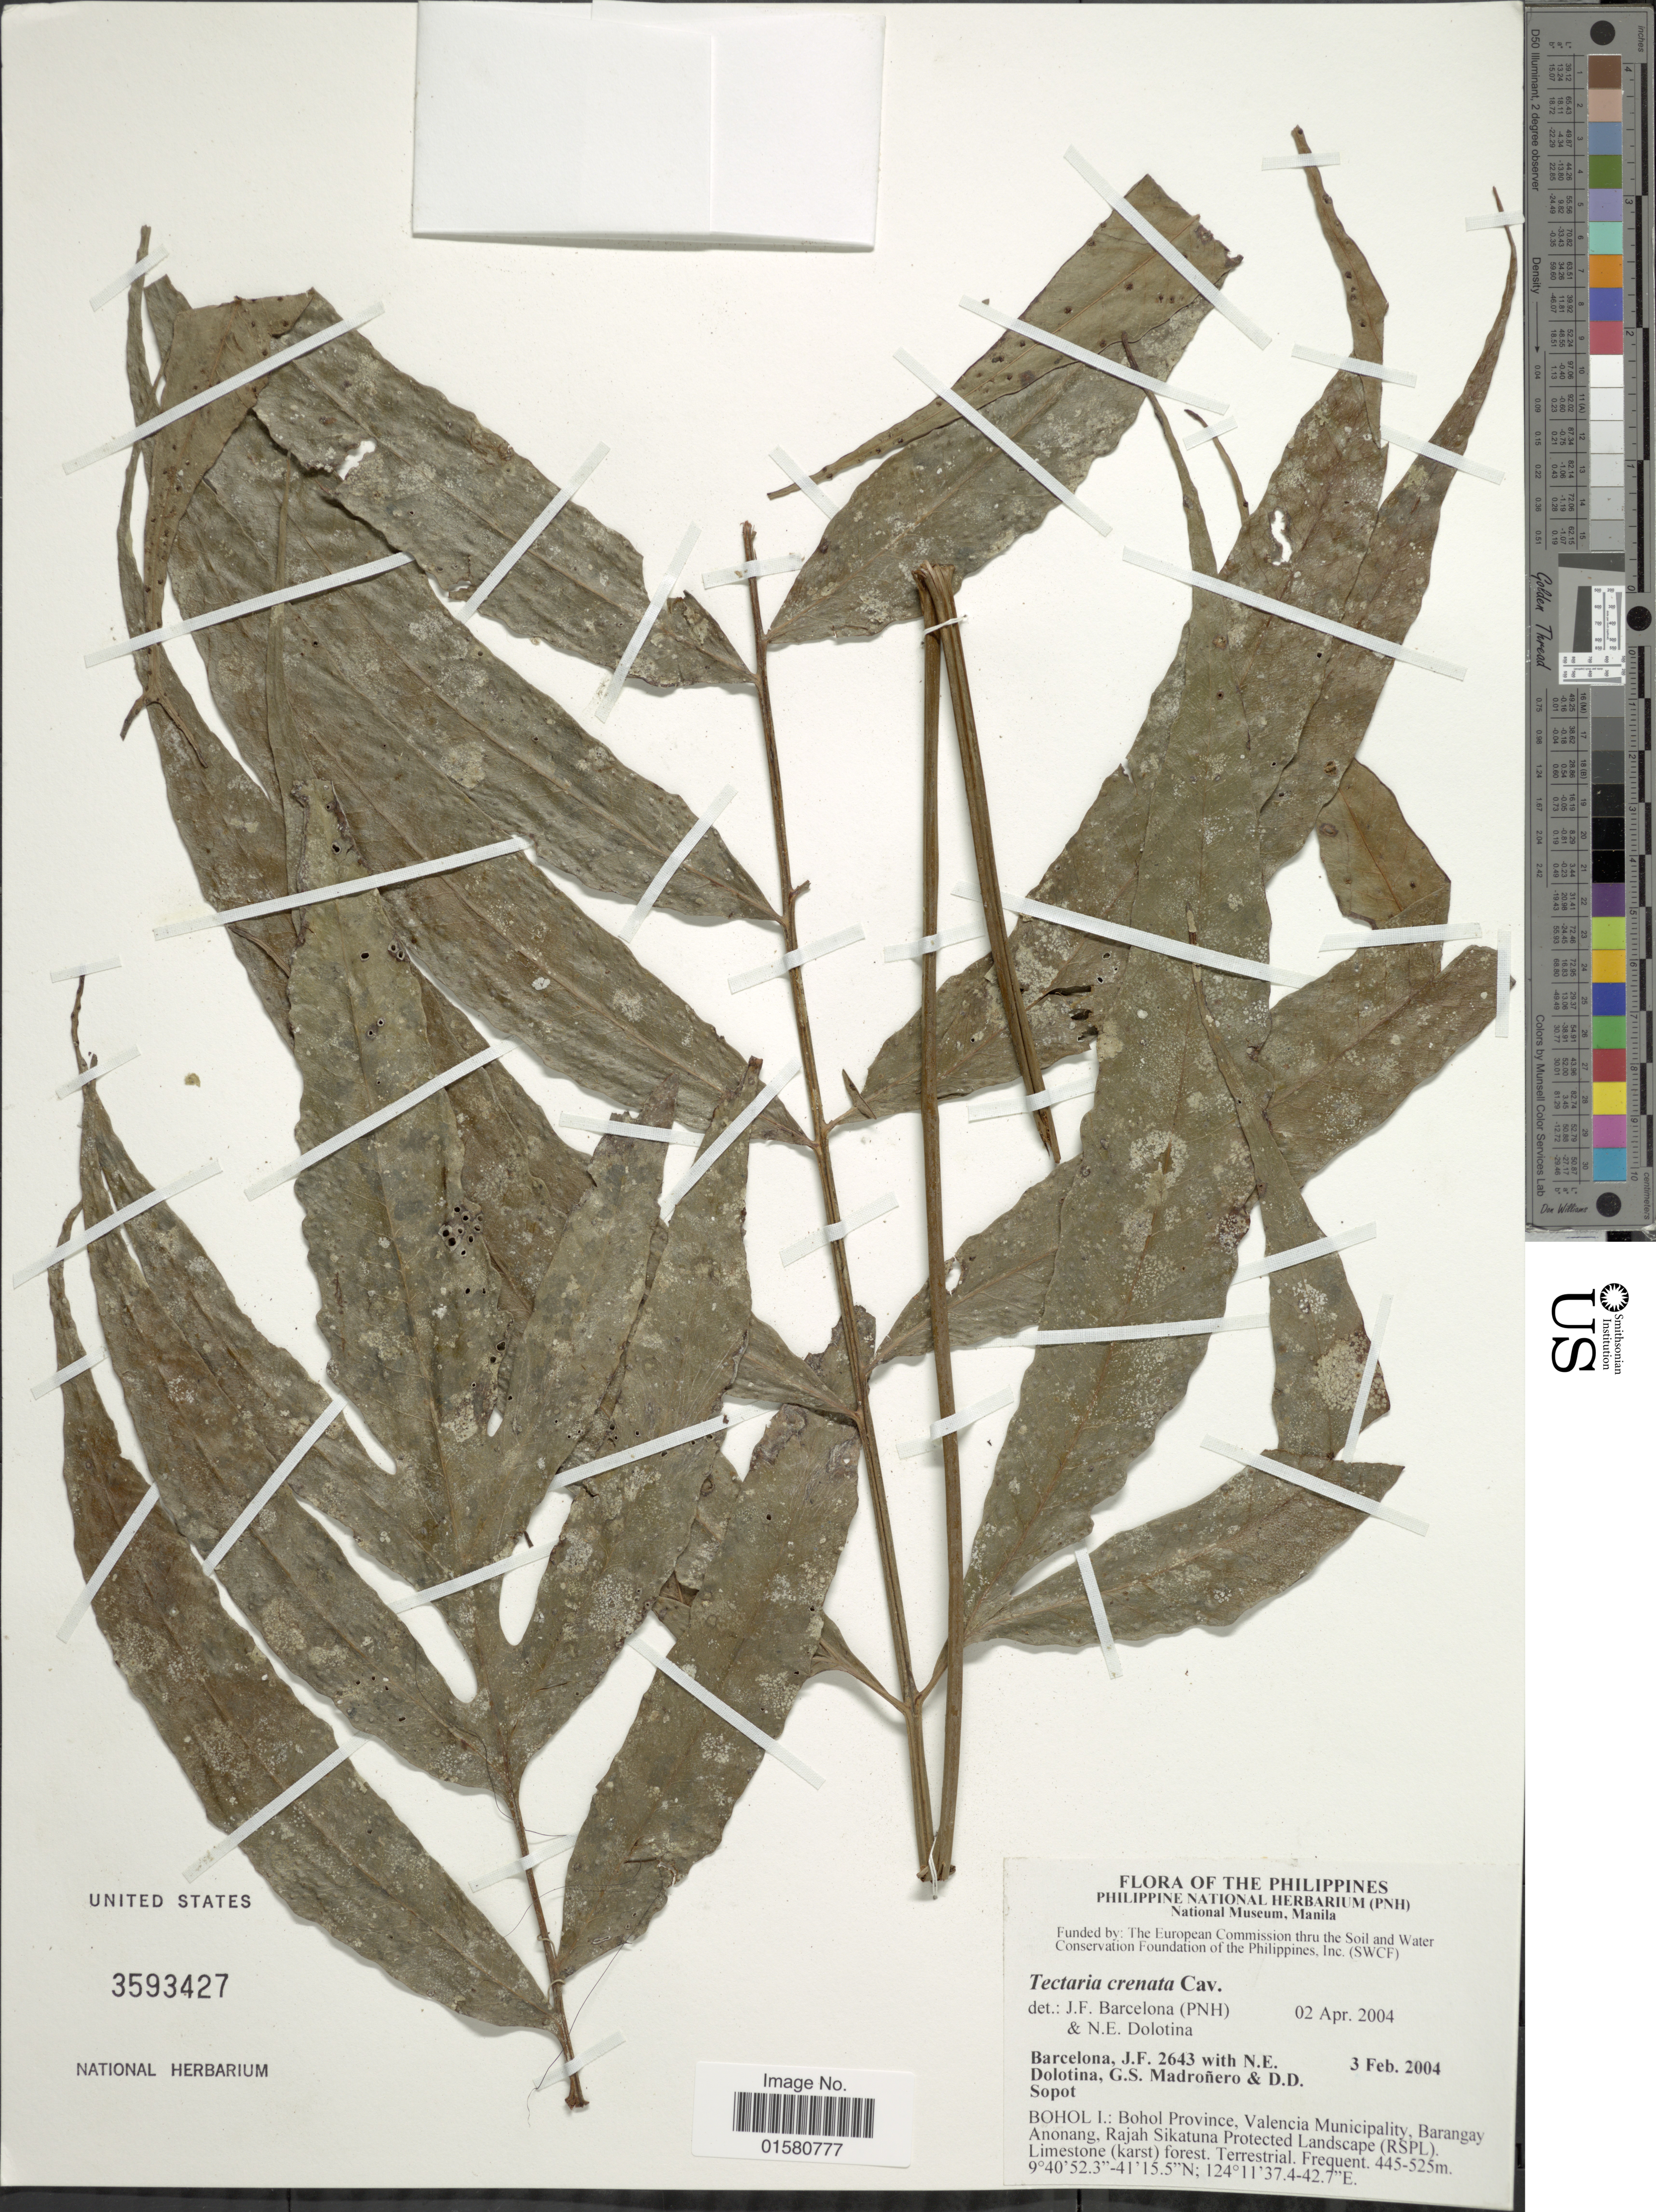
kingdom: Plantae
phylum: Tracheophyta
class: Polypodiopsida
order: Polypodiales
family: Tectariaceae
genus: Tectaria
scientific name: Tectaria crenata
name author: Cav.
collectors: J. F. Barcelona, N. Dolotina, D. Sopot & D. Sopot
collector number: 2643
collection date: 2004-02-03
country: Philippines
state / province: Central Visayas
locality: Bohol I.; Bohol Province, Valencia Muncipality, Barangay Anonang, Rajah Sikatuna Landscape (RSPL)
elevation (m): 445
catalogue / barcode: US 3593427